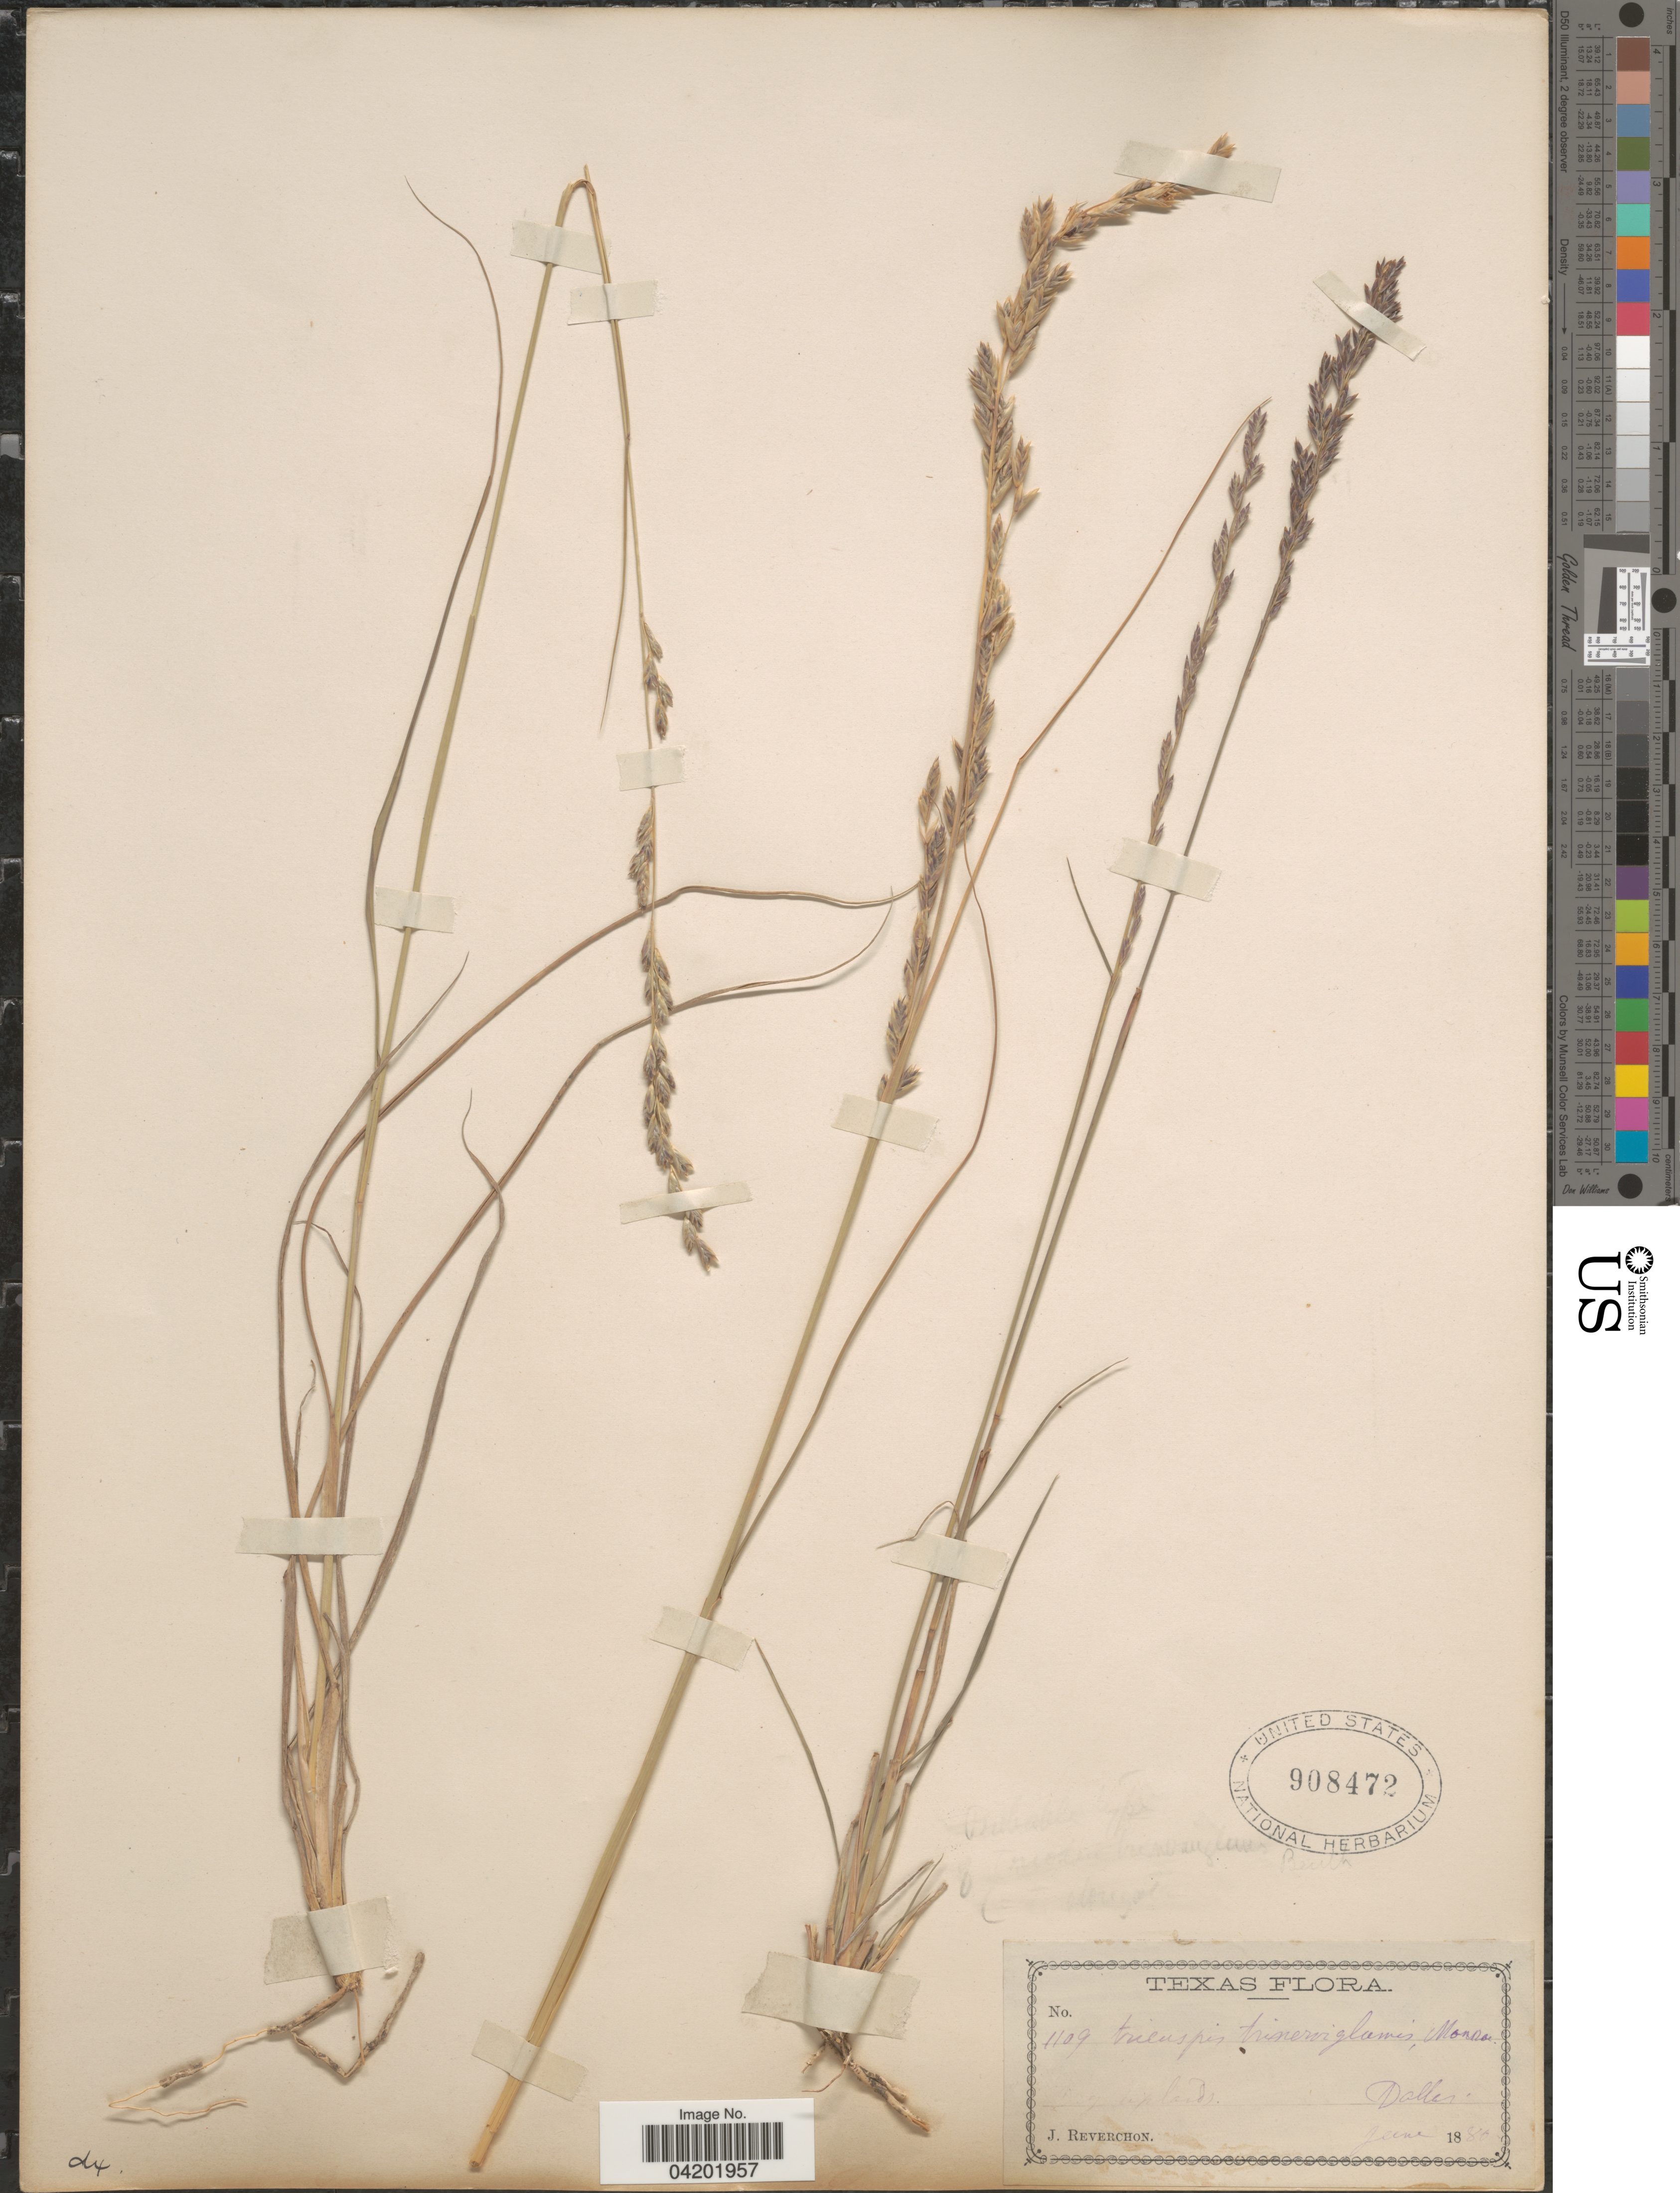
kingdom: Plantae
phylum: Tracheophyta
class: Liliopsida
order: Poales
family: Poaceae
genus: Tridentopsis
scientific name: Tridentopsis mutica var. elongata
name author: P.M. Peterson & Romasch.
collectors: J. Reverchon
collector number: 1109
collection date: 1880-06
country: United States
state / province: Texas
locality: Dallas.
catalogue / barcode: US 908472